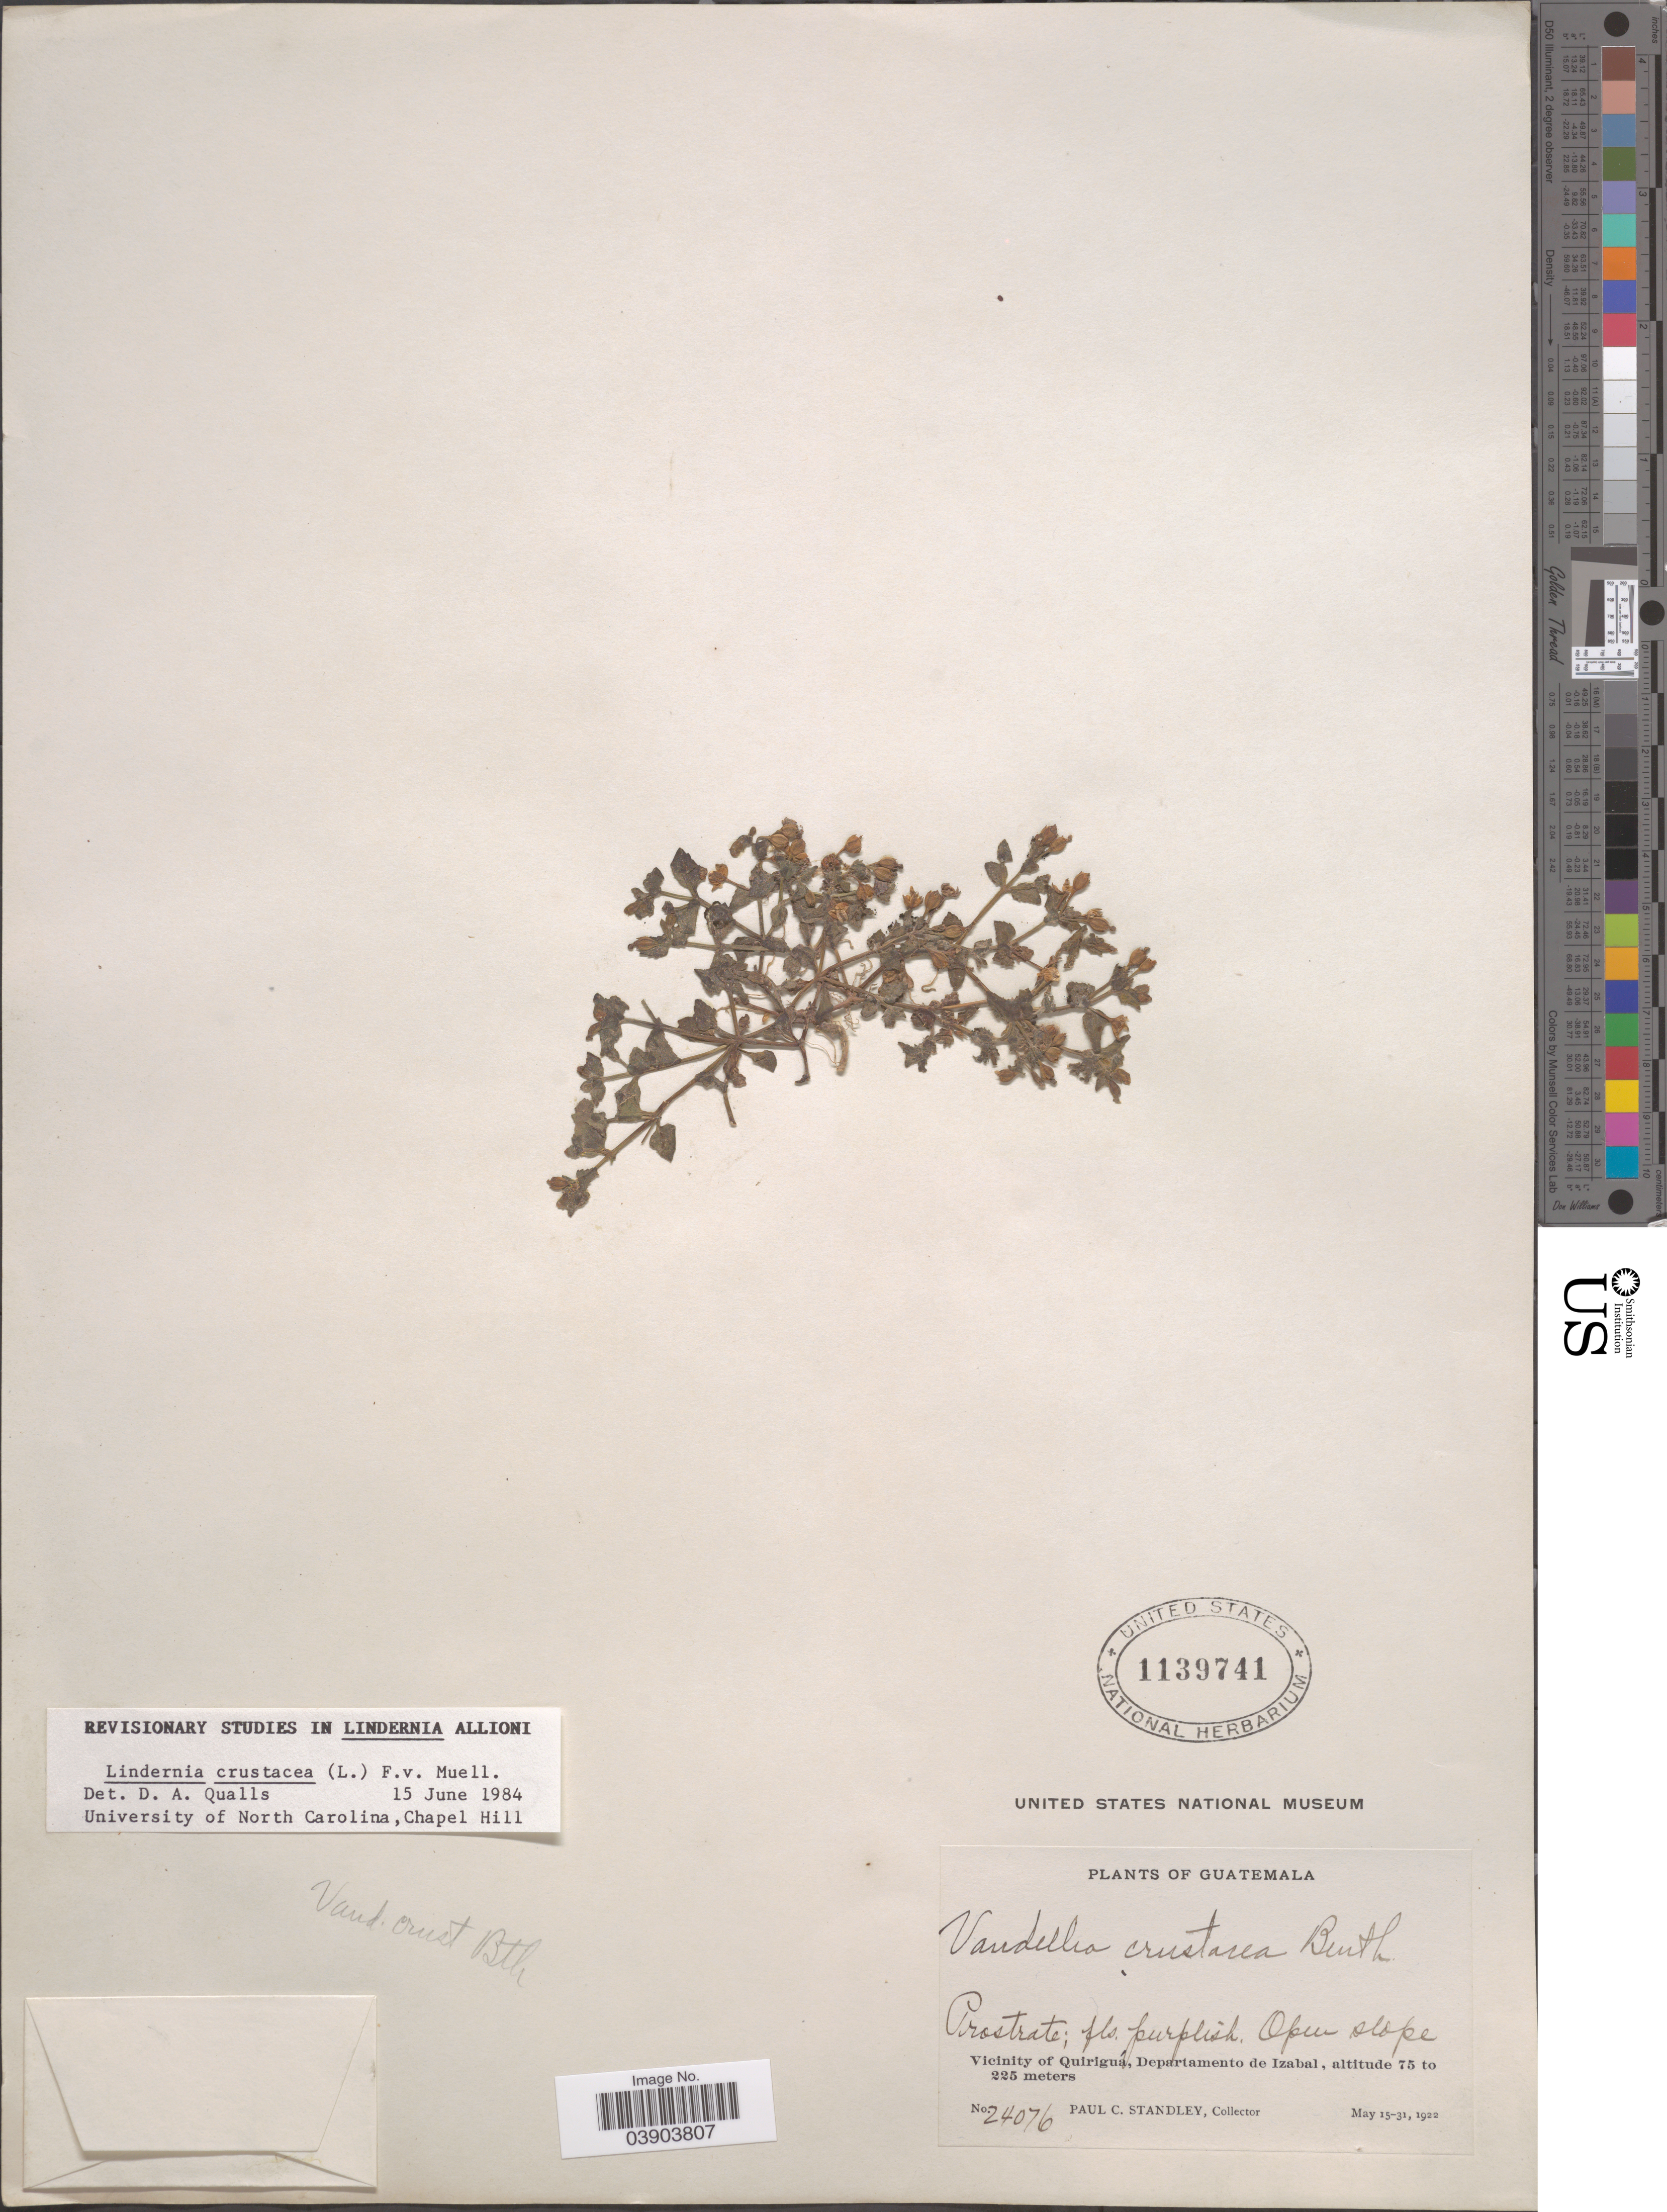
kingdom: Plantae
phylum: Tracheophyta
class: Magnoliopsida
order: Lamiales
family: Linderniaceae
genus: Lindernia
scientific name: Lindernia crustacea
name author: (L.) F. Muell.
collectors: P. C. Standley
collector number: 24076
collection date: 1922-05-15/1922-05-31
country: Guatemala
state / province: Izabal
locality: Vicinity of Quiriguá, Departamento de Izabal.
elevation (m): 75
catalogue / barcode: US 1139741